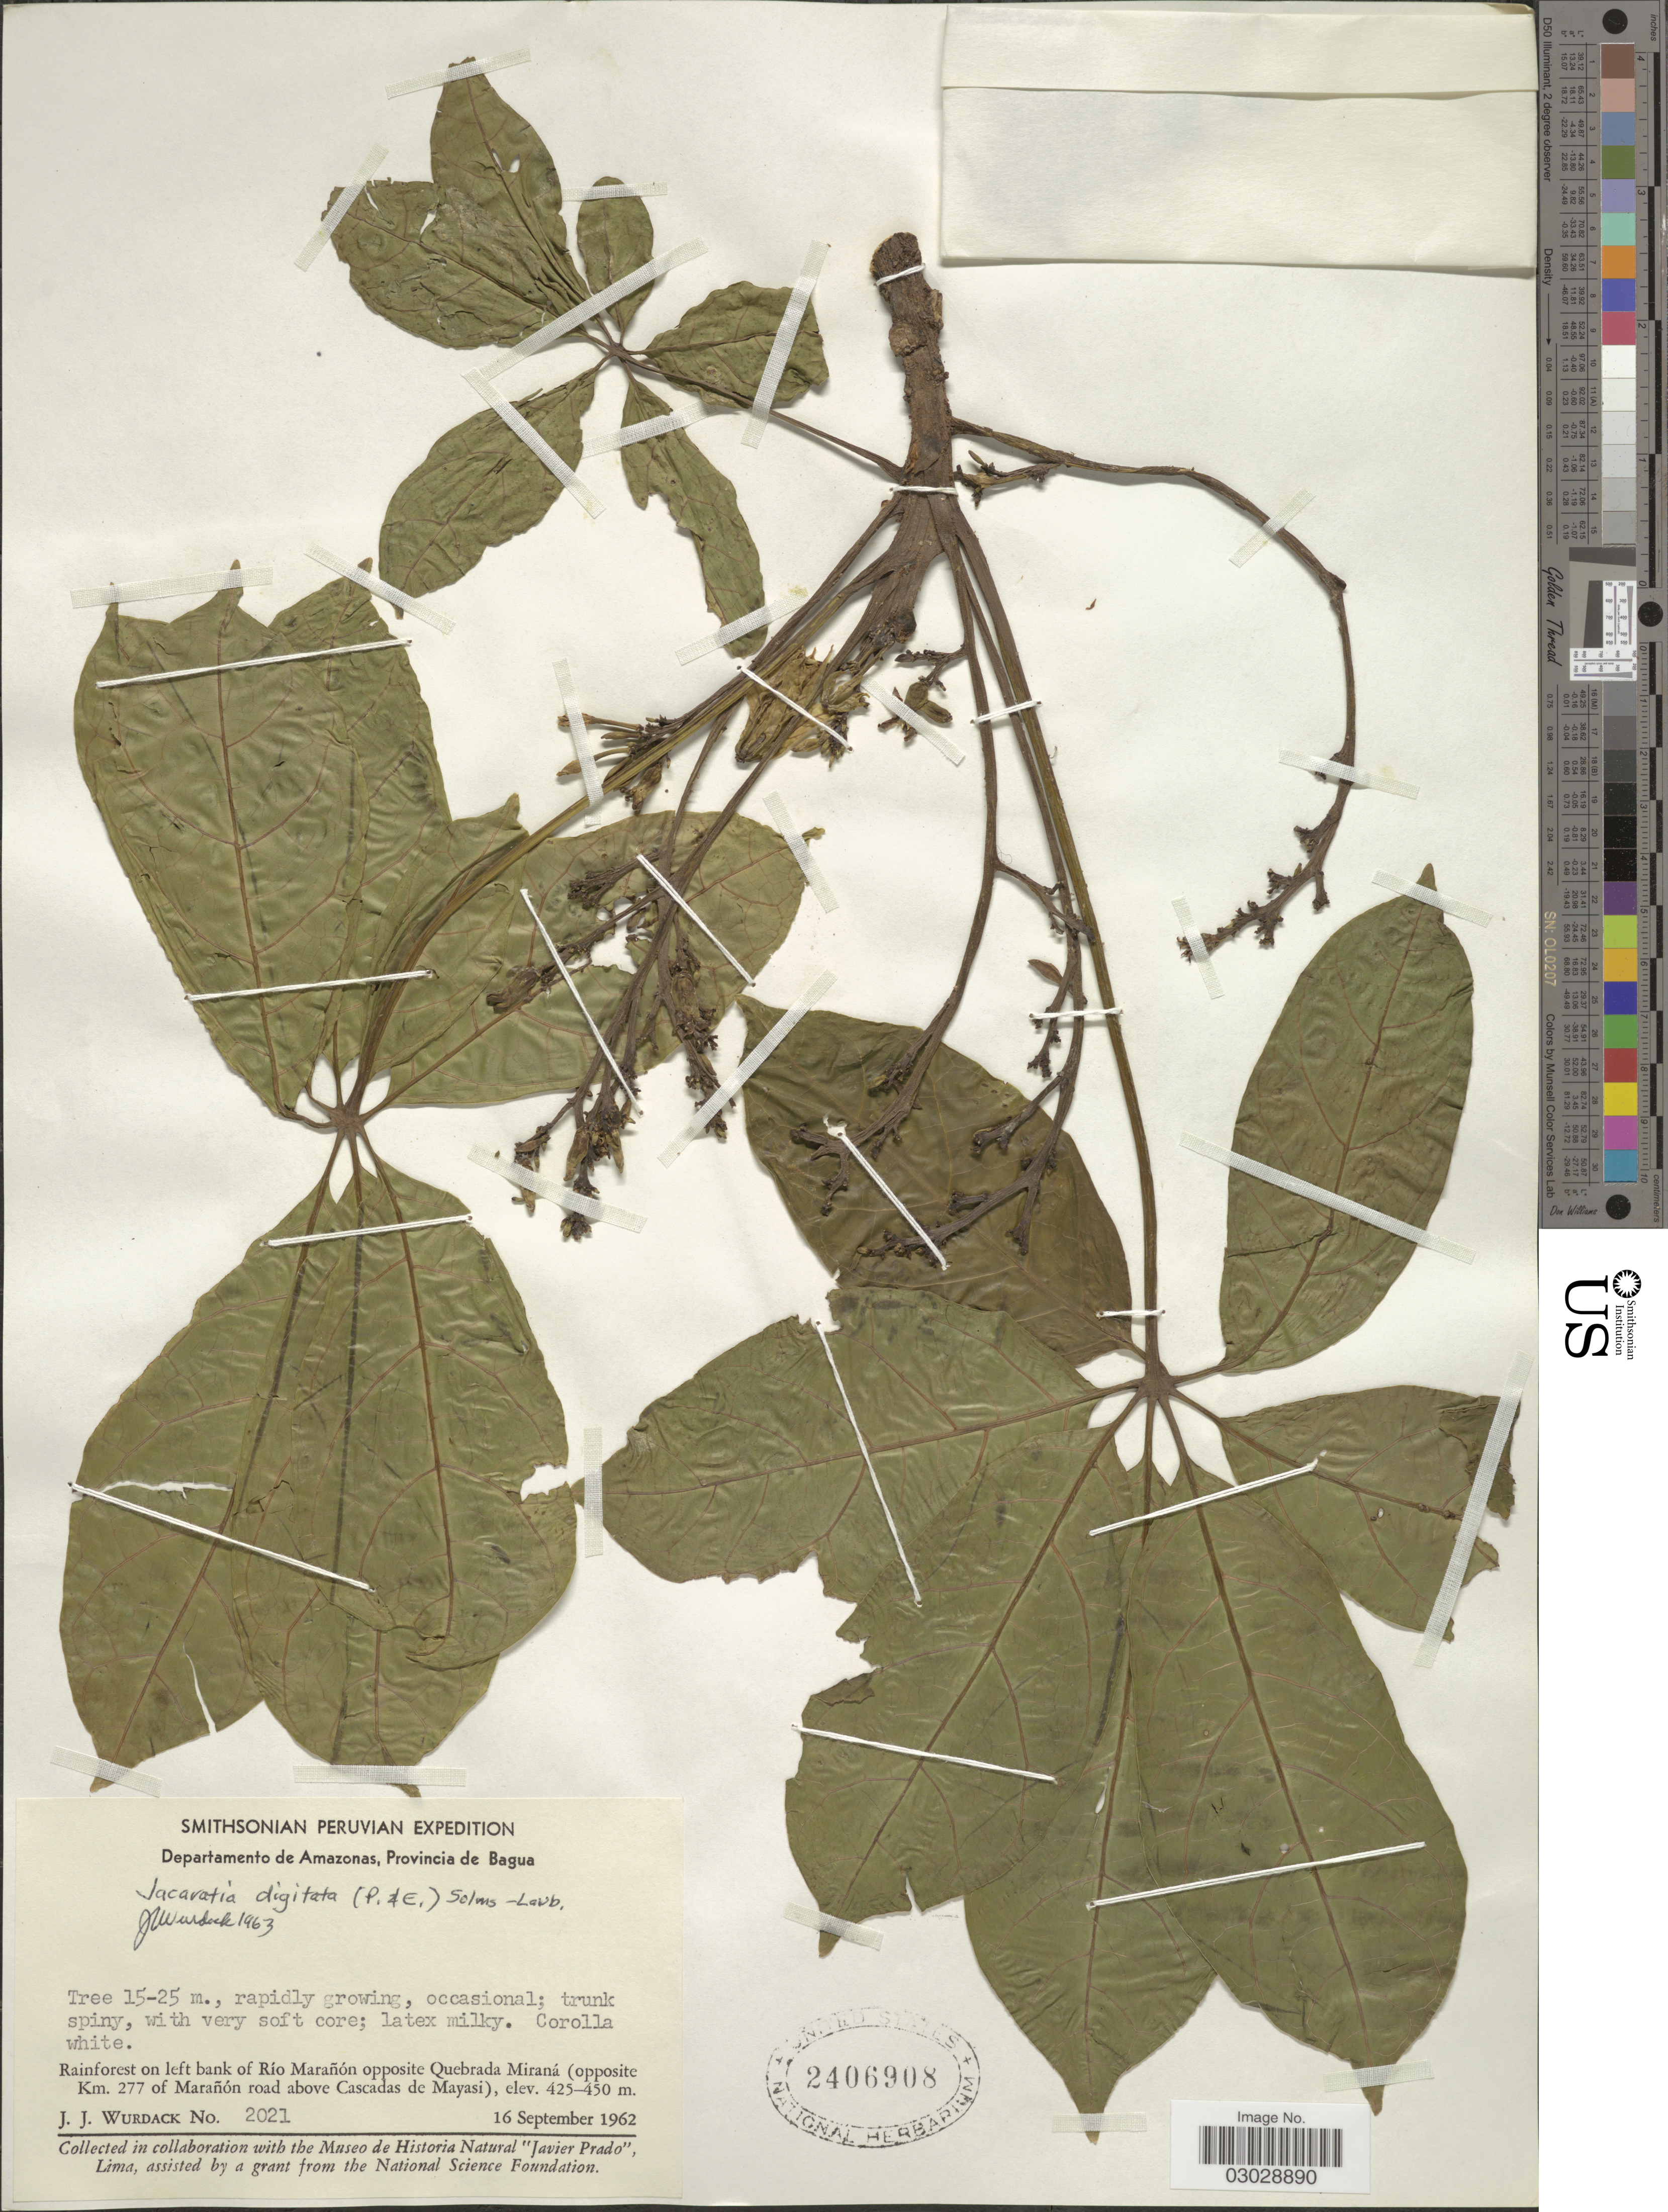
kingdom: Plantae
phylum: Tracheophyta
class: Magnoliopsida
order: Brassicales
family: Caricaceae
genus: Jacaratia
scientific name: Jacaratia digitata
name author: (Poepp. & Endl.) Solms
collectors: J. J. Wurdack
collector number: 2021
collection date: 1962-09-16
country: Peru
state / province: Amazonas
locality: Departamento de Amazonas, Provincia de Bagua. Rainforest on left bank of Río Marañón opposite Quebrada Miraná (opposite Km. 277 of Marañón road above Cascadas de Mayasi).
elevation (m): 425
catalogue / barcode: US 2406908